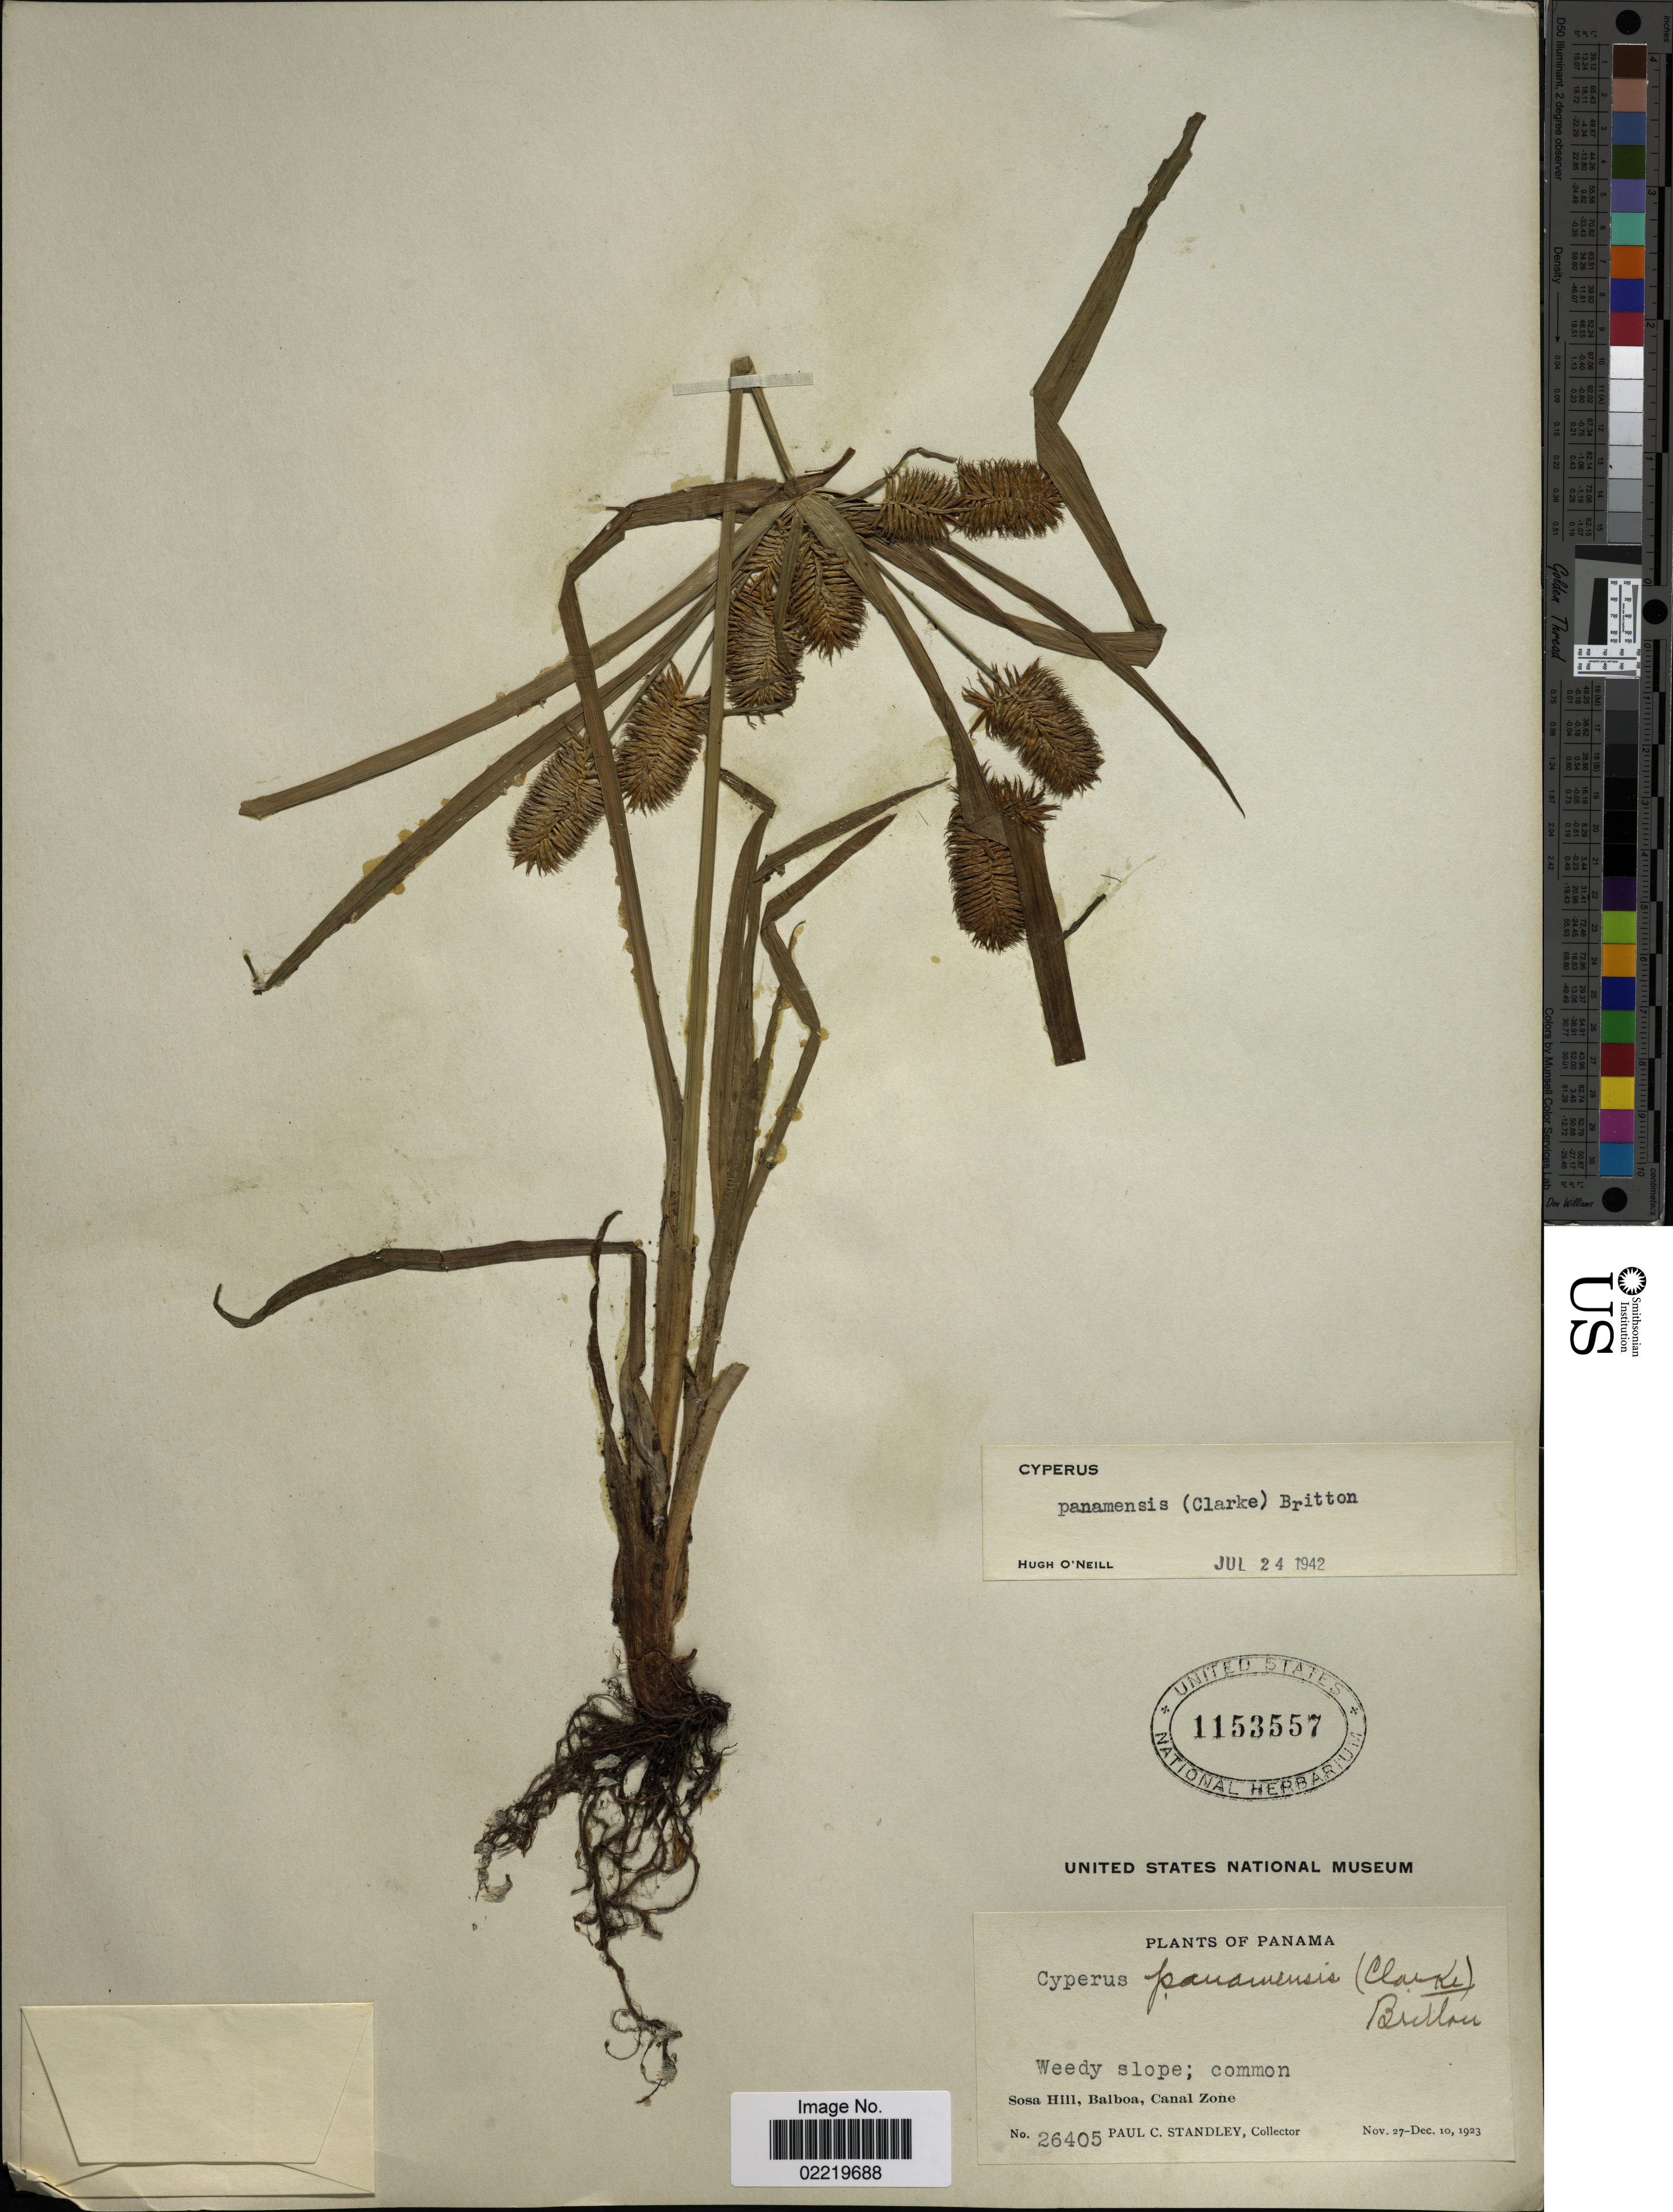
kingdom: Plantae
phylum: Tracheophyta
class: Liliopsida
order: Poales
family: Cyperaceae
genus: Cyperus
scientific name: Cyperus panamensis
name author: (C.B. Clarke) Britton ex Standl.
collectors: P. C. Standley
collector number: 26405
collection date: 1923-11-27/1923-12-10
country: Panama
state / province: Colón / Panamá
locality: Weedy slope; common, Sosa Hill, Balboa, Canal Zone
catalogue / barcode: US 1153557